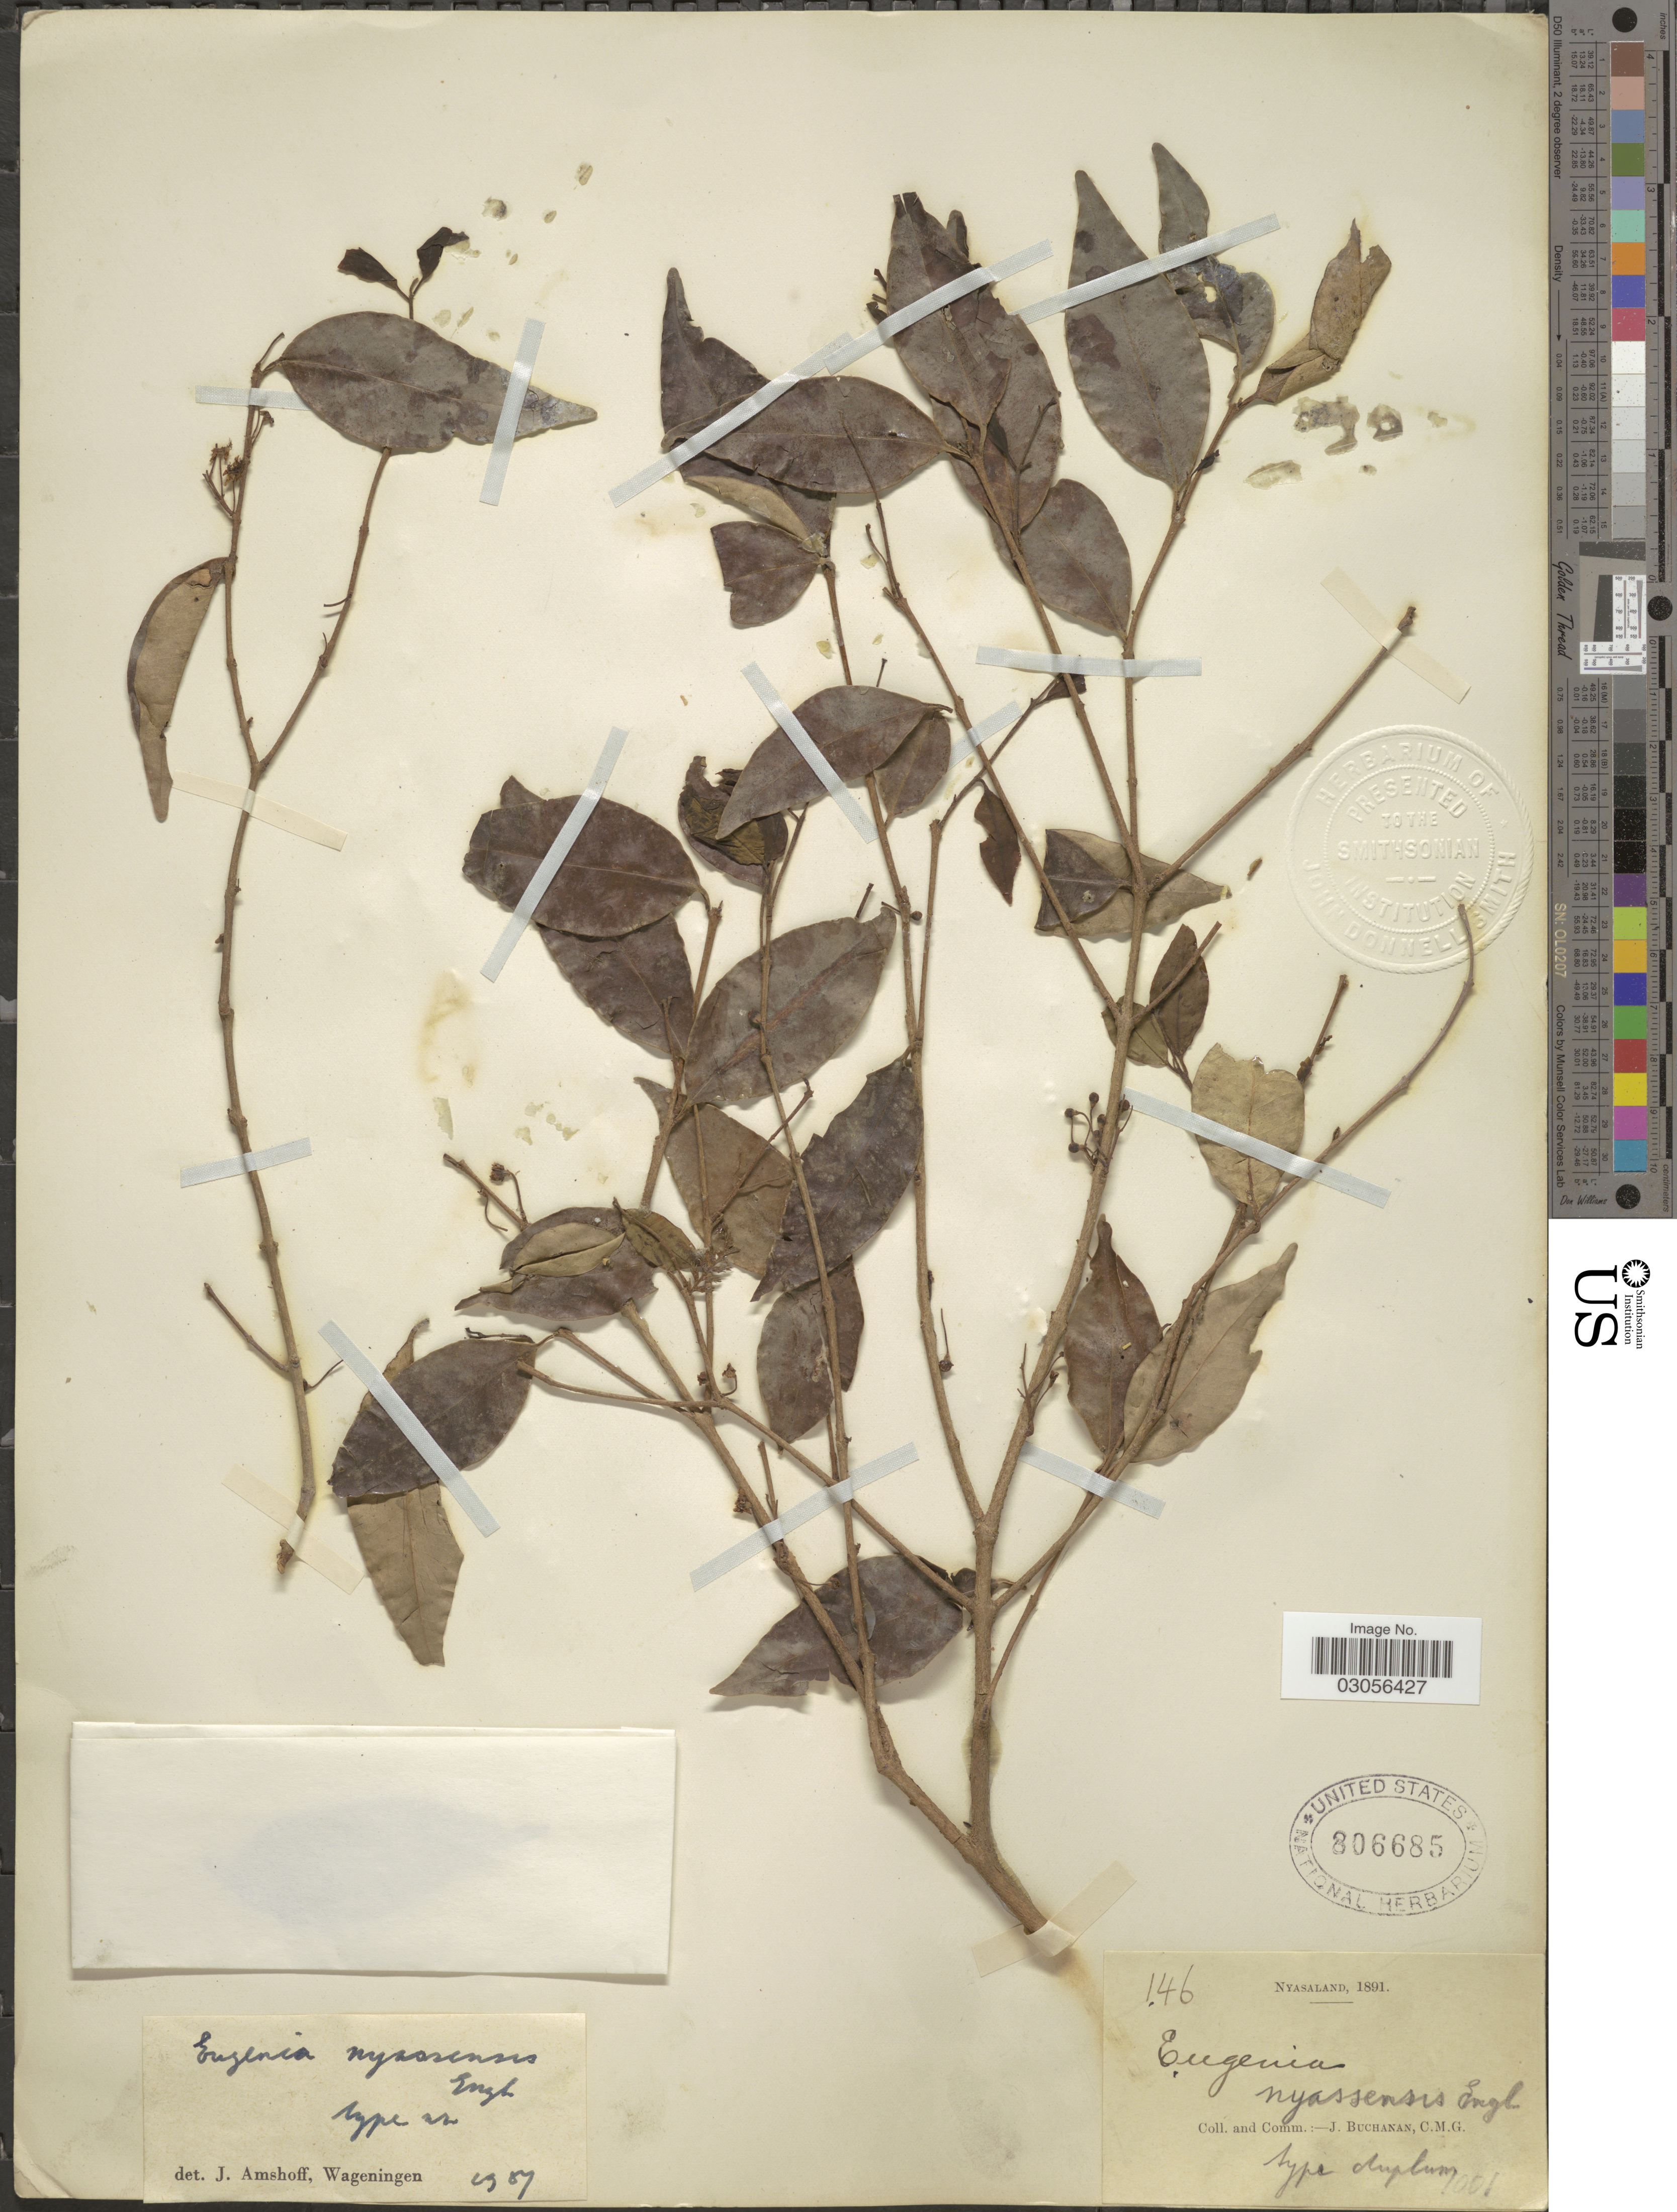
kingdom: Plantae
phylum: Tracheophyta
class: Magnoliopsida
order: Myrtales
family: Myrtaceae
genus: Eugenia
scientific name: Eugenia nyassensis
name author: Engl.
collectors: J. Buchanan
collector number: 146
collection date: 1891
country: Malawi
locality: Nyasaland.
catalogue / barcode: US 806685